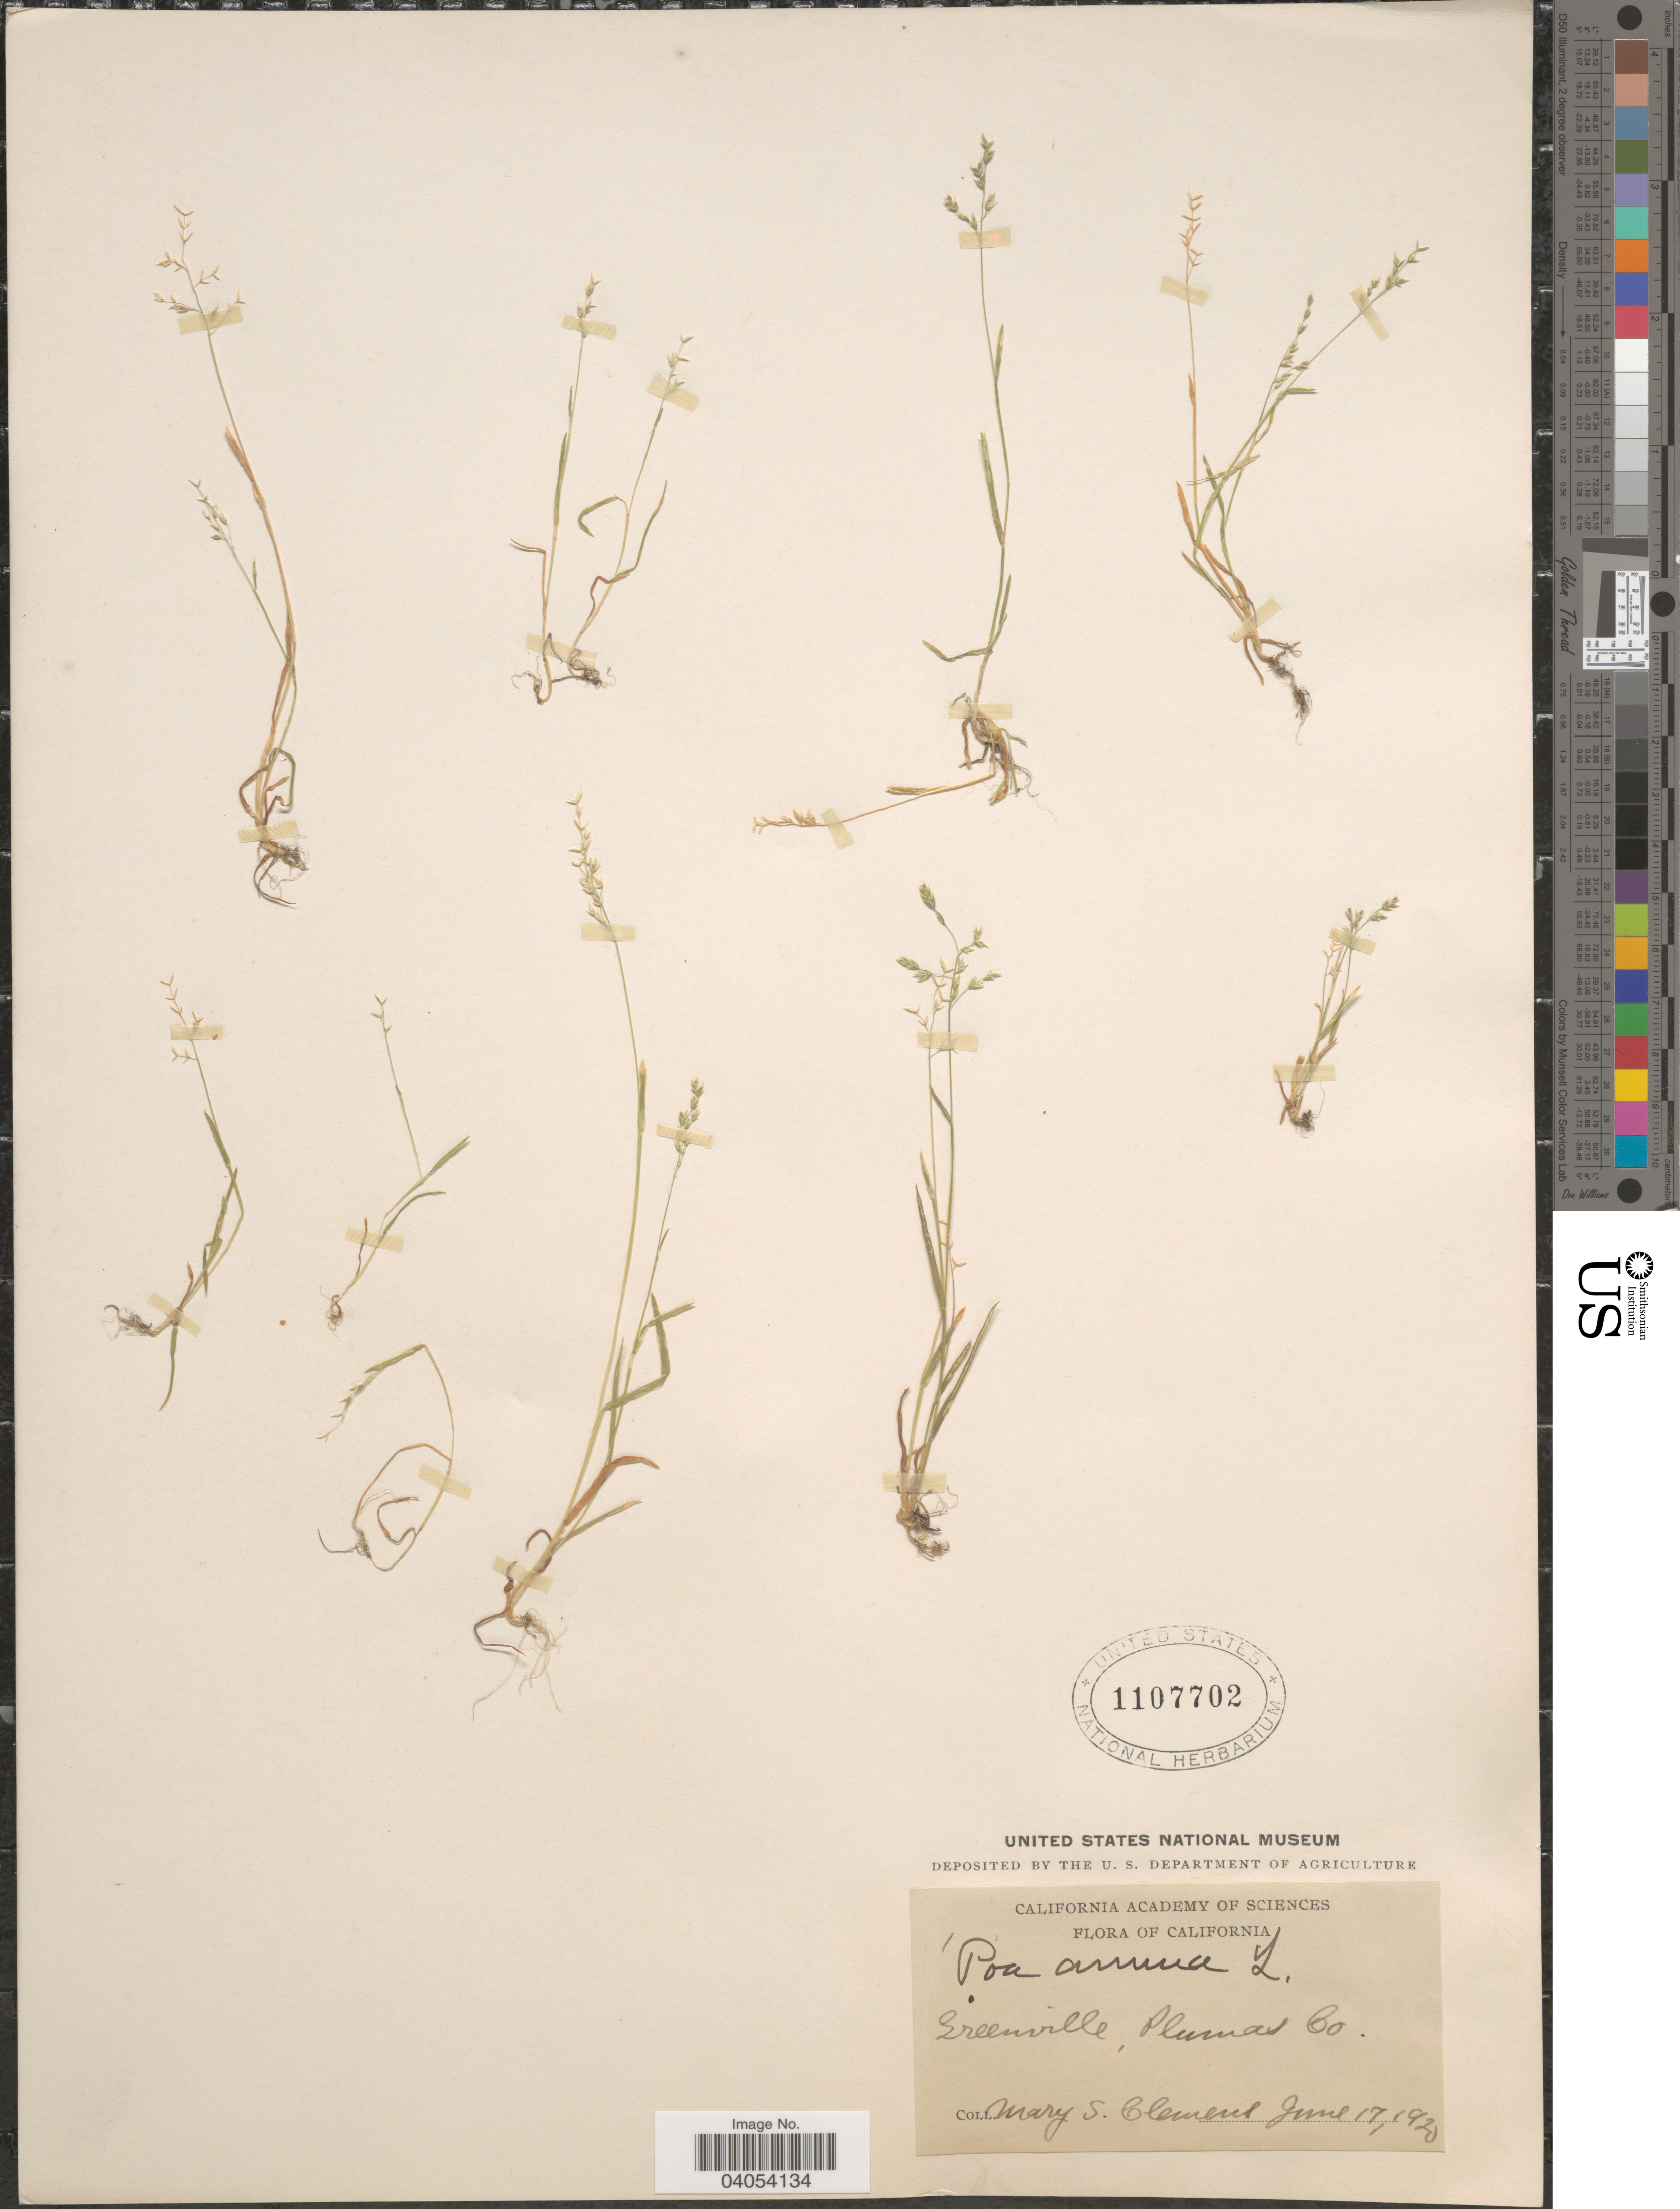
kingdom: Plantae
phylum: Tracheophyta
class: Liliopsida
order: Poales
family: Poaceae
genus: Poa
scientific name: Poa annua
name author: L.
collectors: M. S. Clemens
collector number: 1?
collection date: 1920-06-17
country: United States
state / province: California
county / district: Plumas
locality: Greenville, Plumas Co.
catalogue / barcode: US 1107702